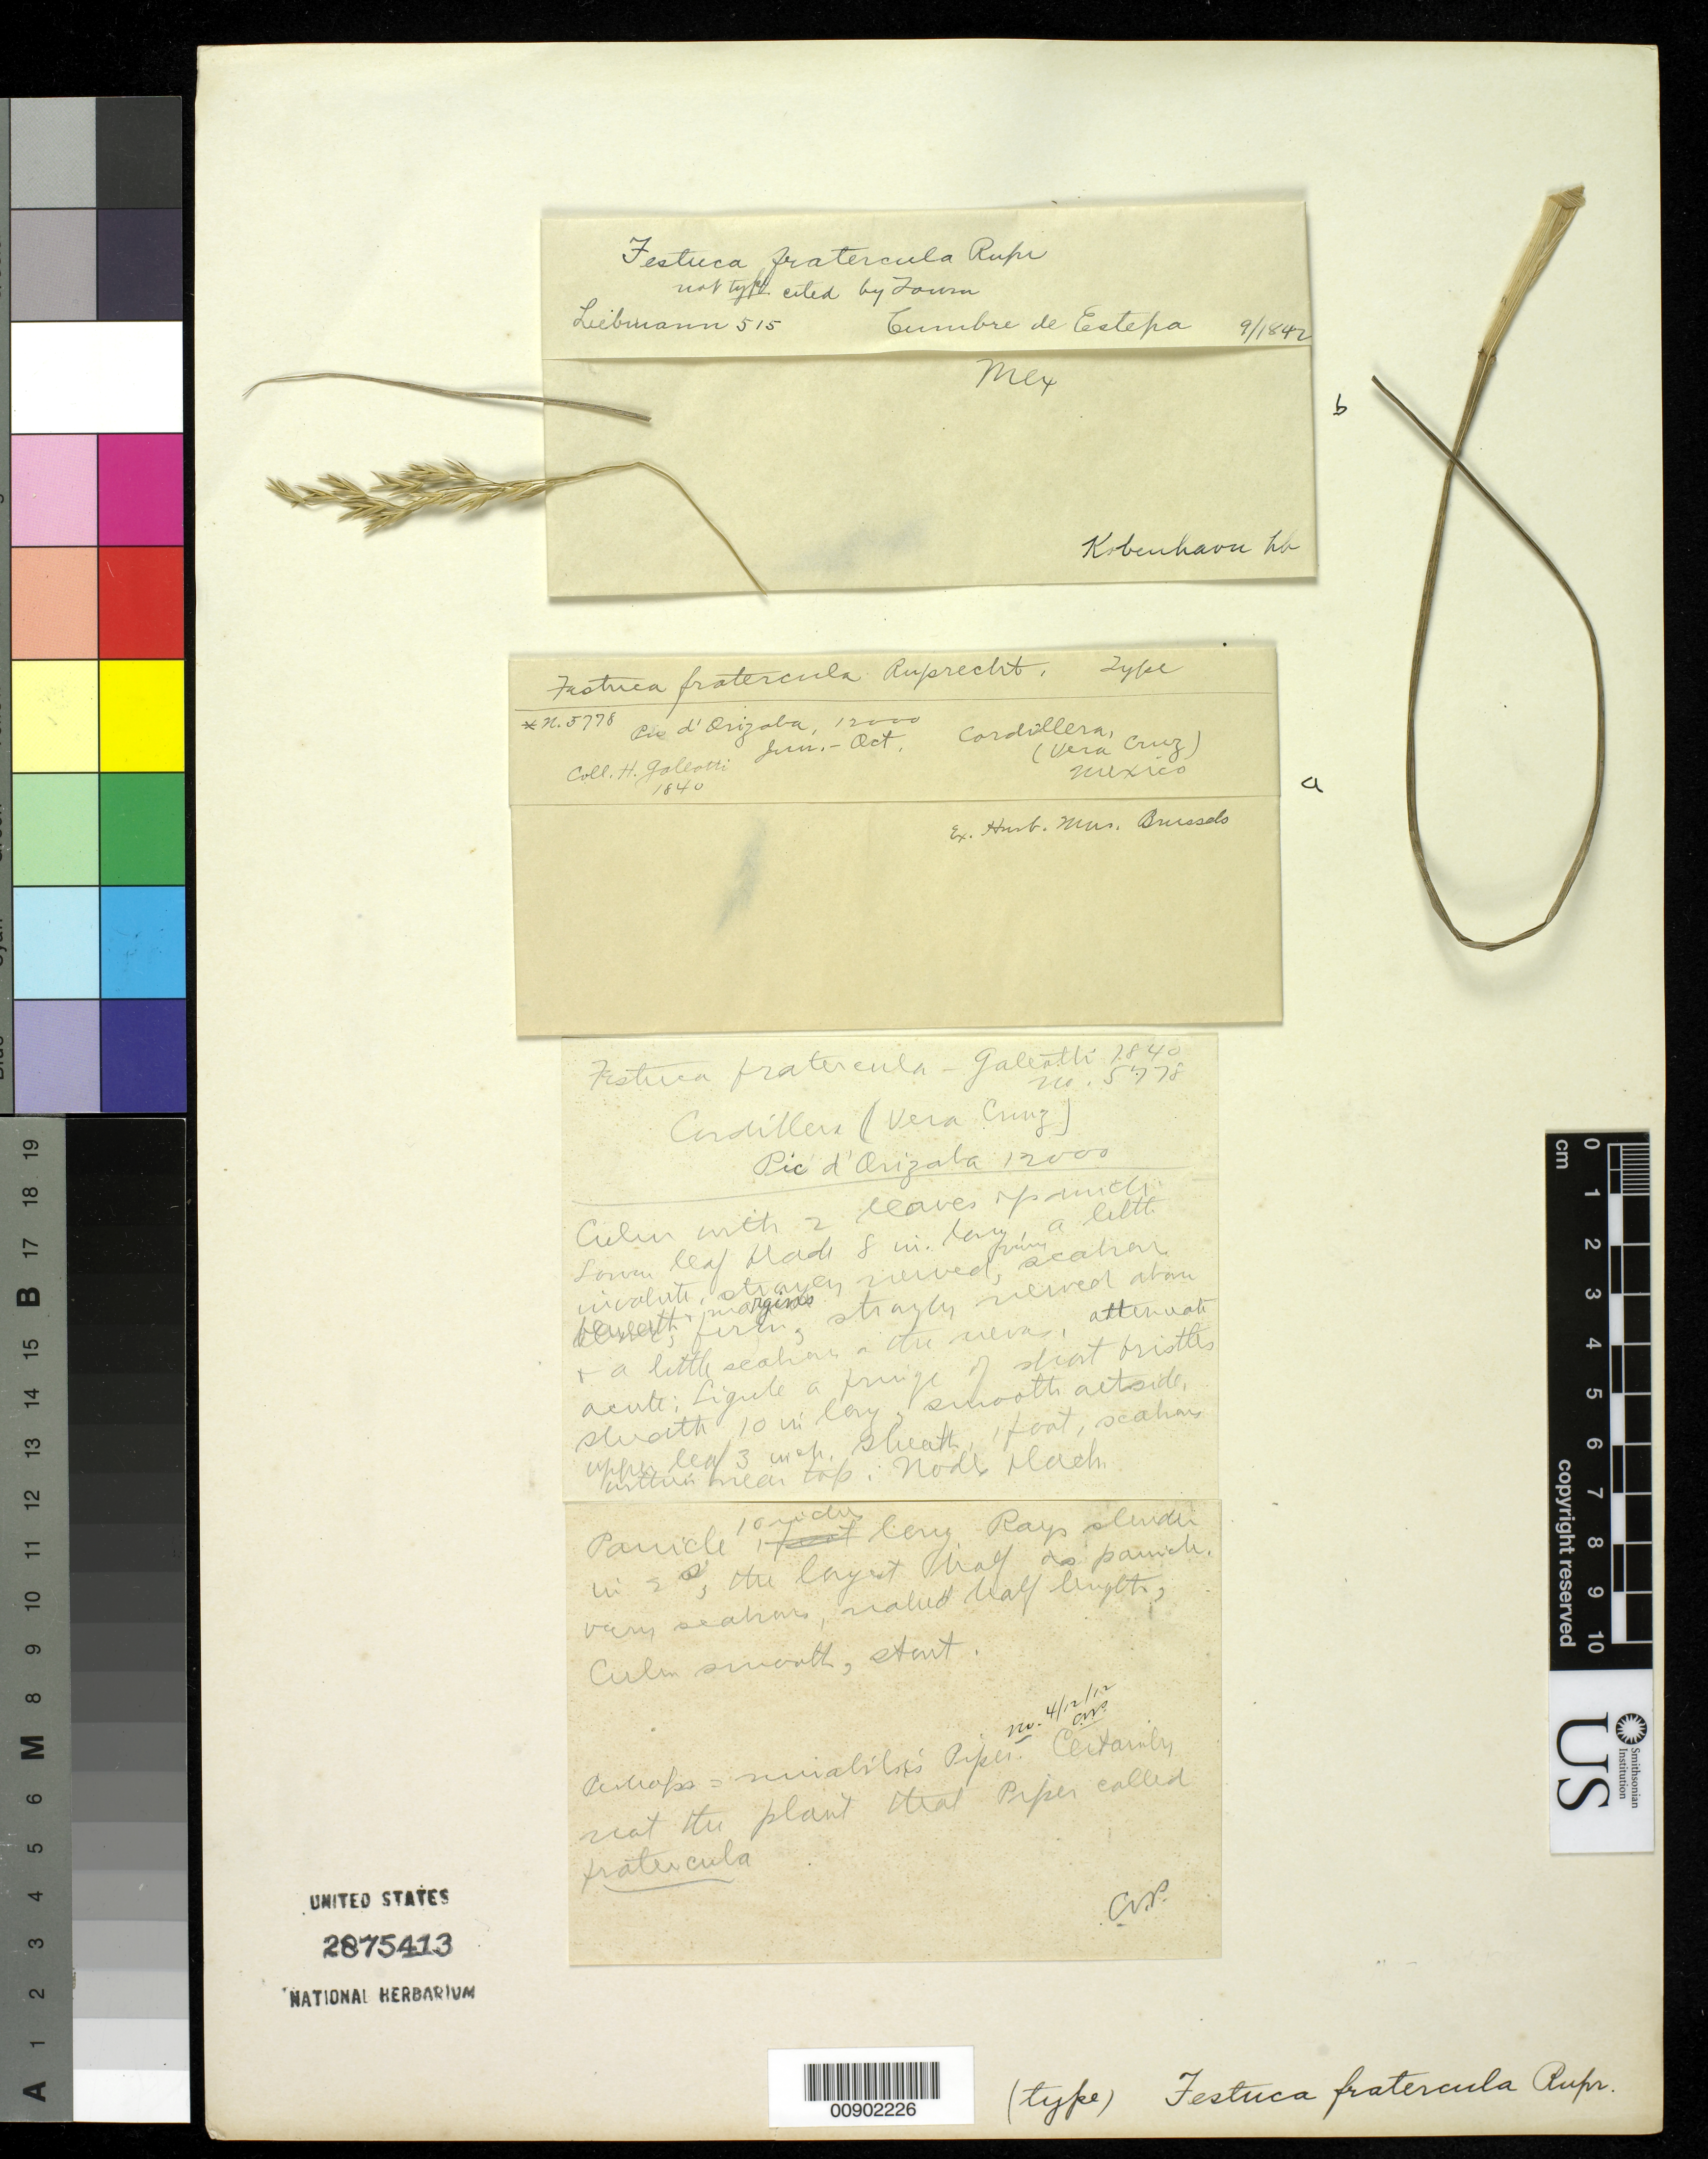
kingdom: Plantae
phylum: Tracheophyta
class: Liliopsida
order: Poales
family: Poaceae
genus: Festuca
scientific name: Festuca fratercula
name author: Rupr.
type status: Possible Syntype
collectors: F. M. Liebmann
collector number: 515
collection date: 1842-09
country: Mexico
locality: Cumbre de Estepa.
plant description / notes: Protologue (and I.K.) cite earlier publication of name by Rupr., Bull. Acad. Brux. 9: 236 (1842); as nom. nud.?; This sheet mounted with 2 collections, Galeotti 5778 ("a", fragmentary material ex herb. Brussels) & Liebmann 515 ("b", fragmentary material ex herb. Copenhagen). Liebmann coll. Possibly not type material, protologue cites Aug (not Sept.).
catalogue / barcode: US 2875413-2